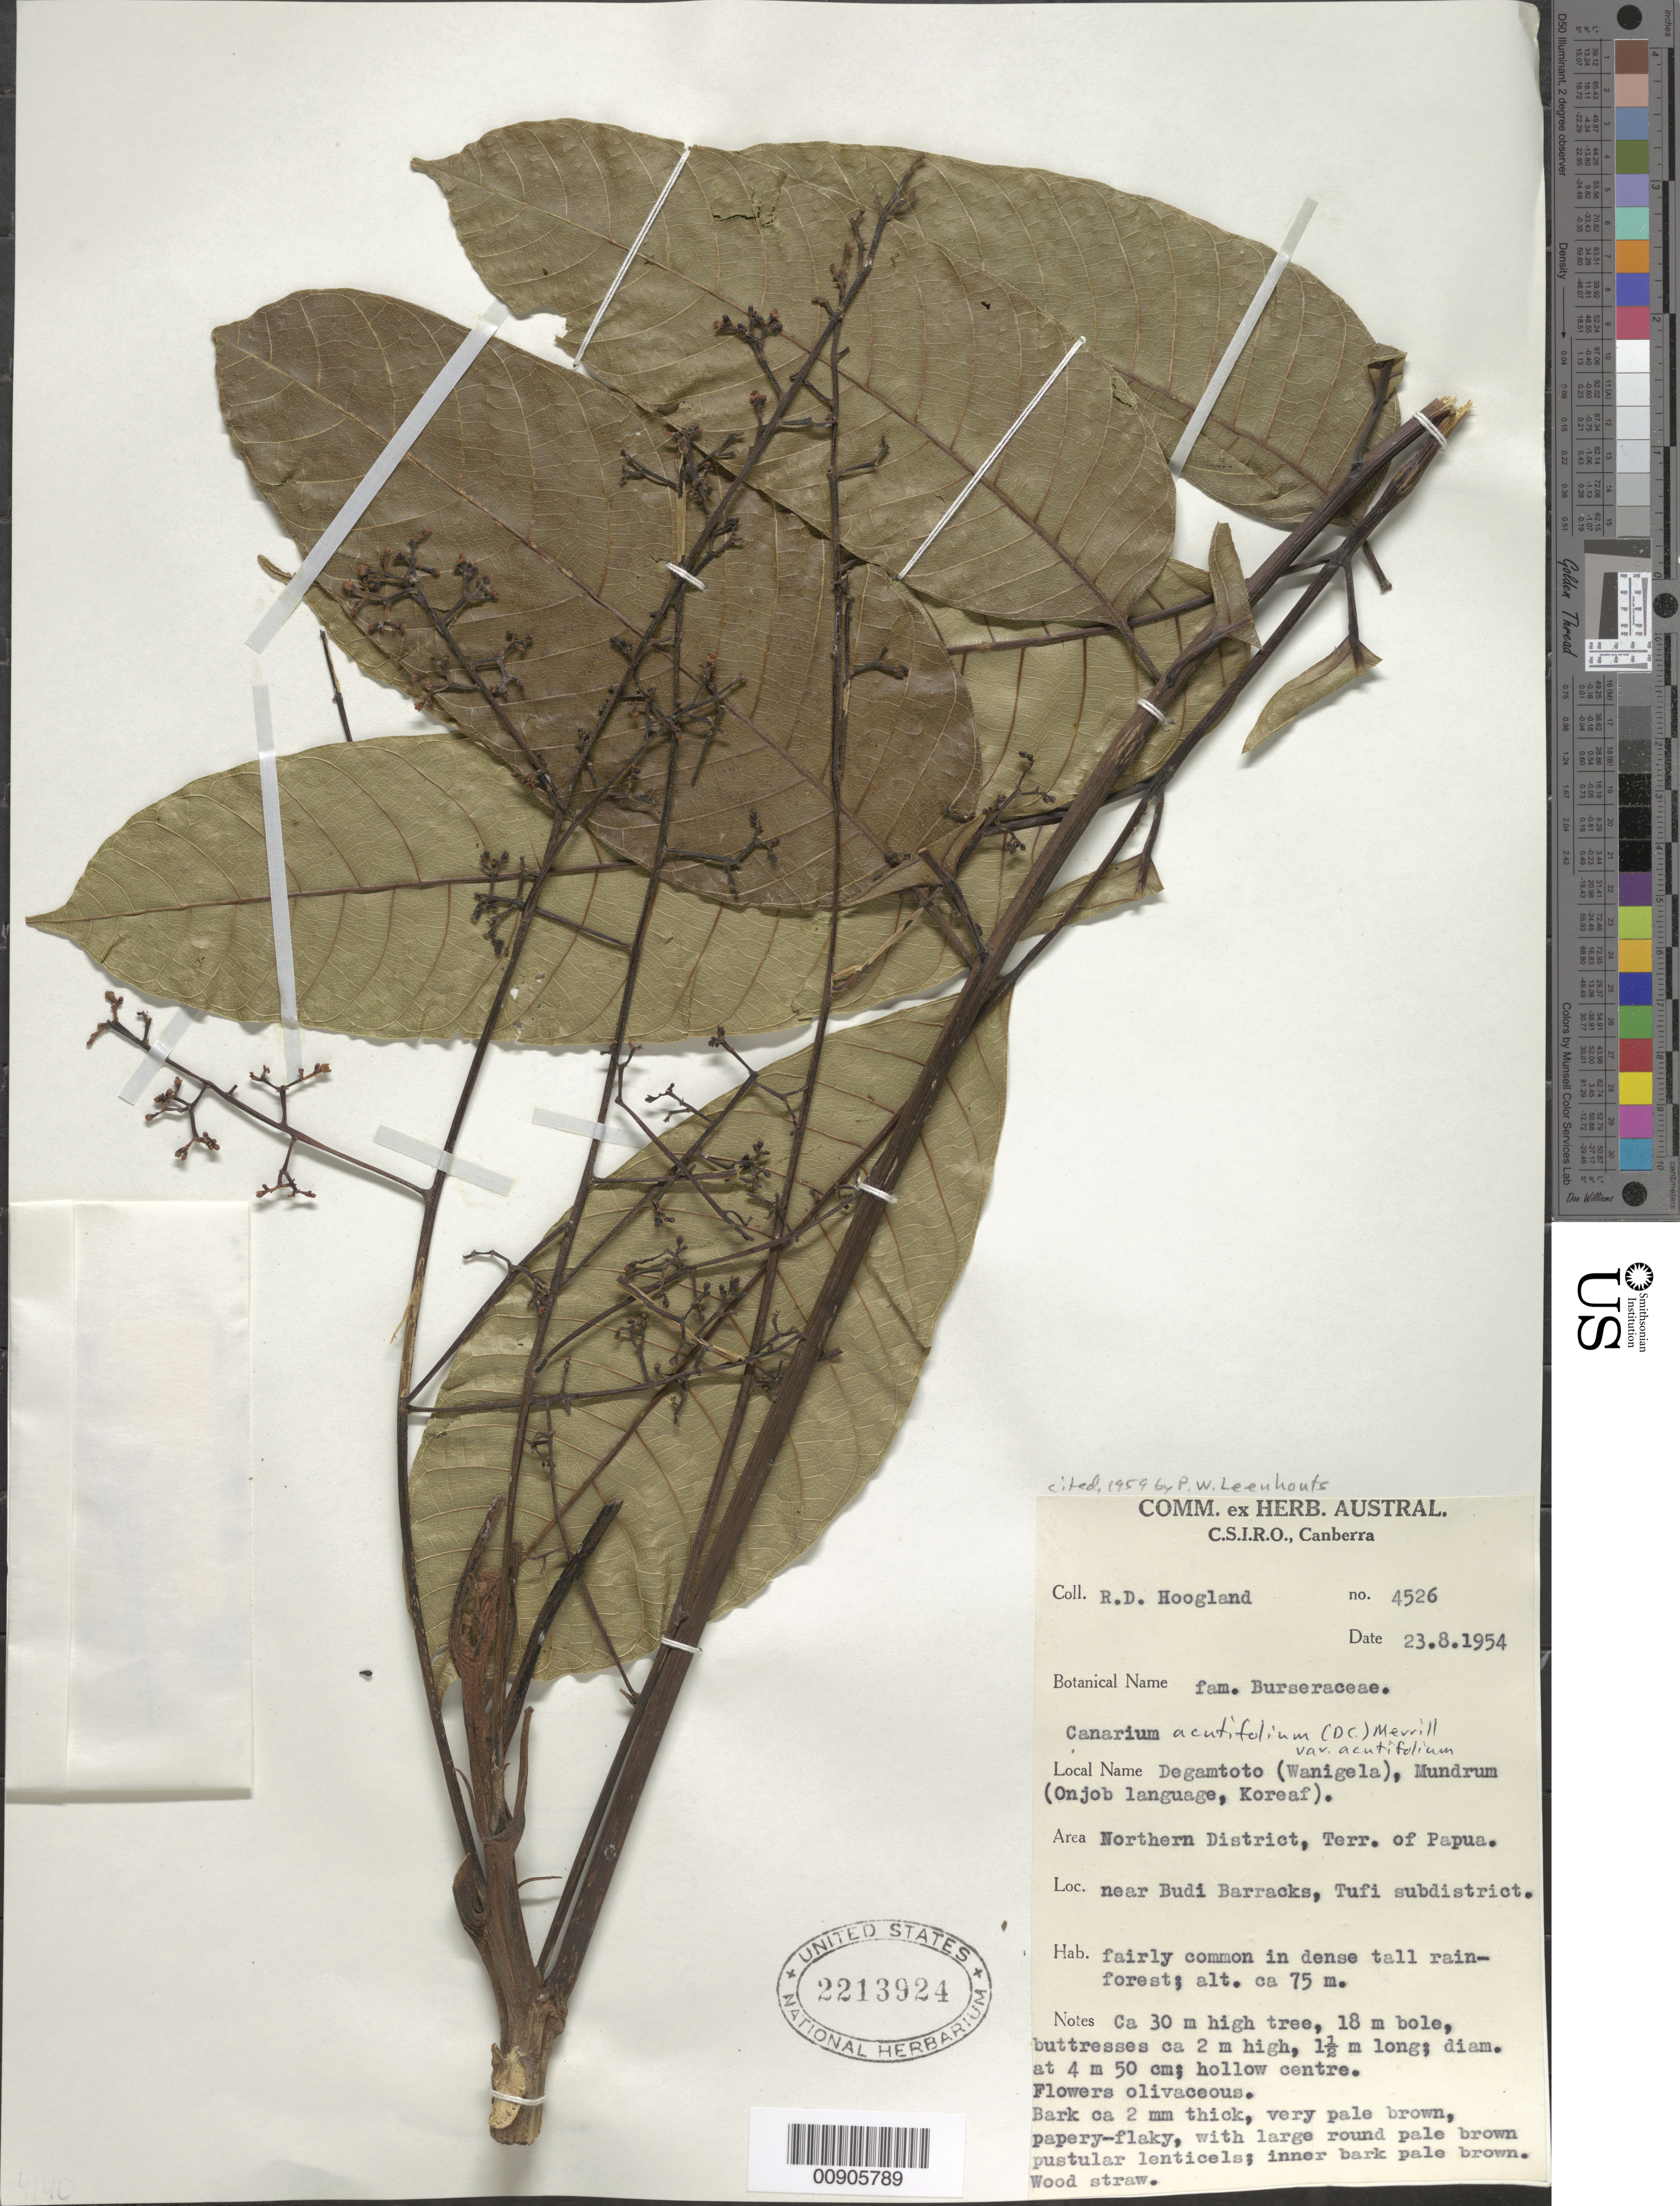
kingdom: Plantae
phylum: Tracheophyta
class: Magnoliopsida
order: Sapindales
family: Burseraceae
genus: Canarium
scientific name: Canarium acutifolium var. acutifolium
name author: (DC.) Merr.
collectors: R. D. Hoogland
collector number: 4526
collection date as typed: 28 Aug 1954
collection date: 1954-08-28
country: Papua New Guinea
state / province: Northern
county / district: Tufi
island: New Guinea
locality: Tufi subdistrict, near Budi Barracks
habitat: dense tall rainforest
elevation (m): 75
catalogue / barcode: US 2213924